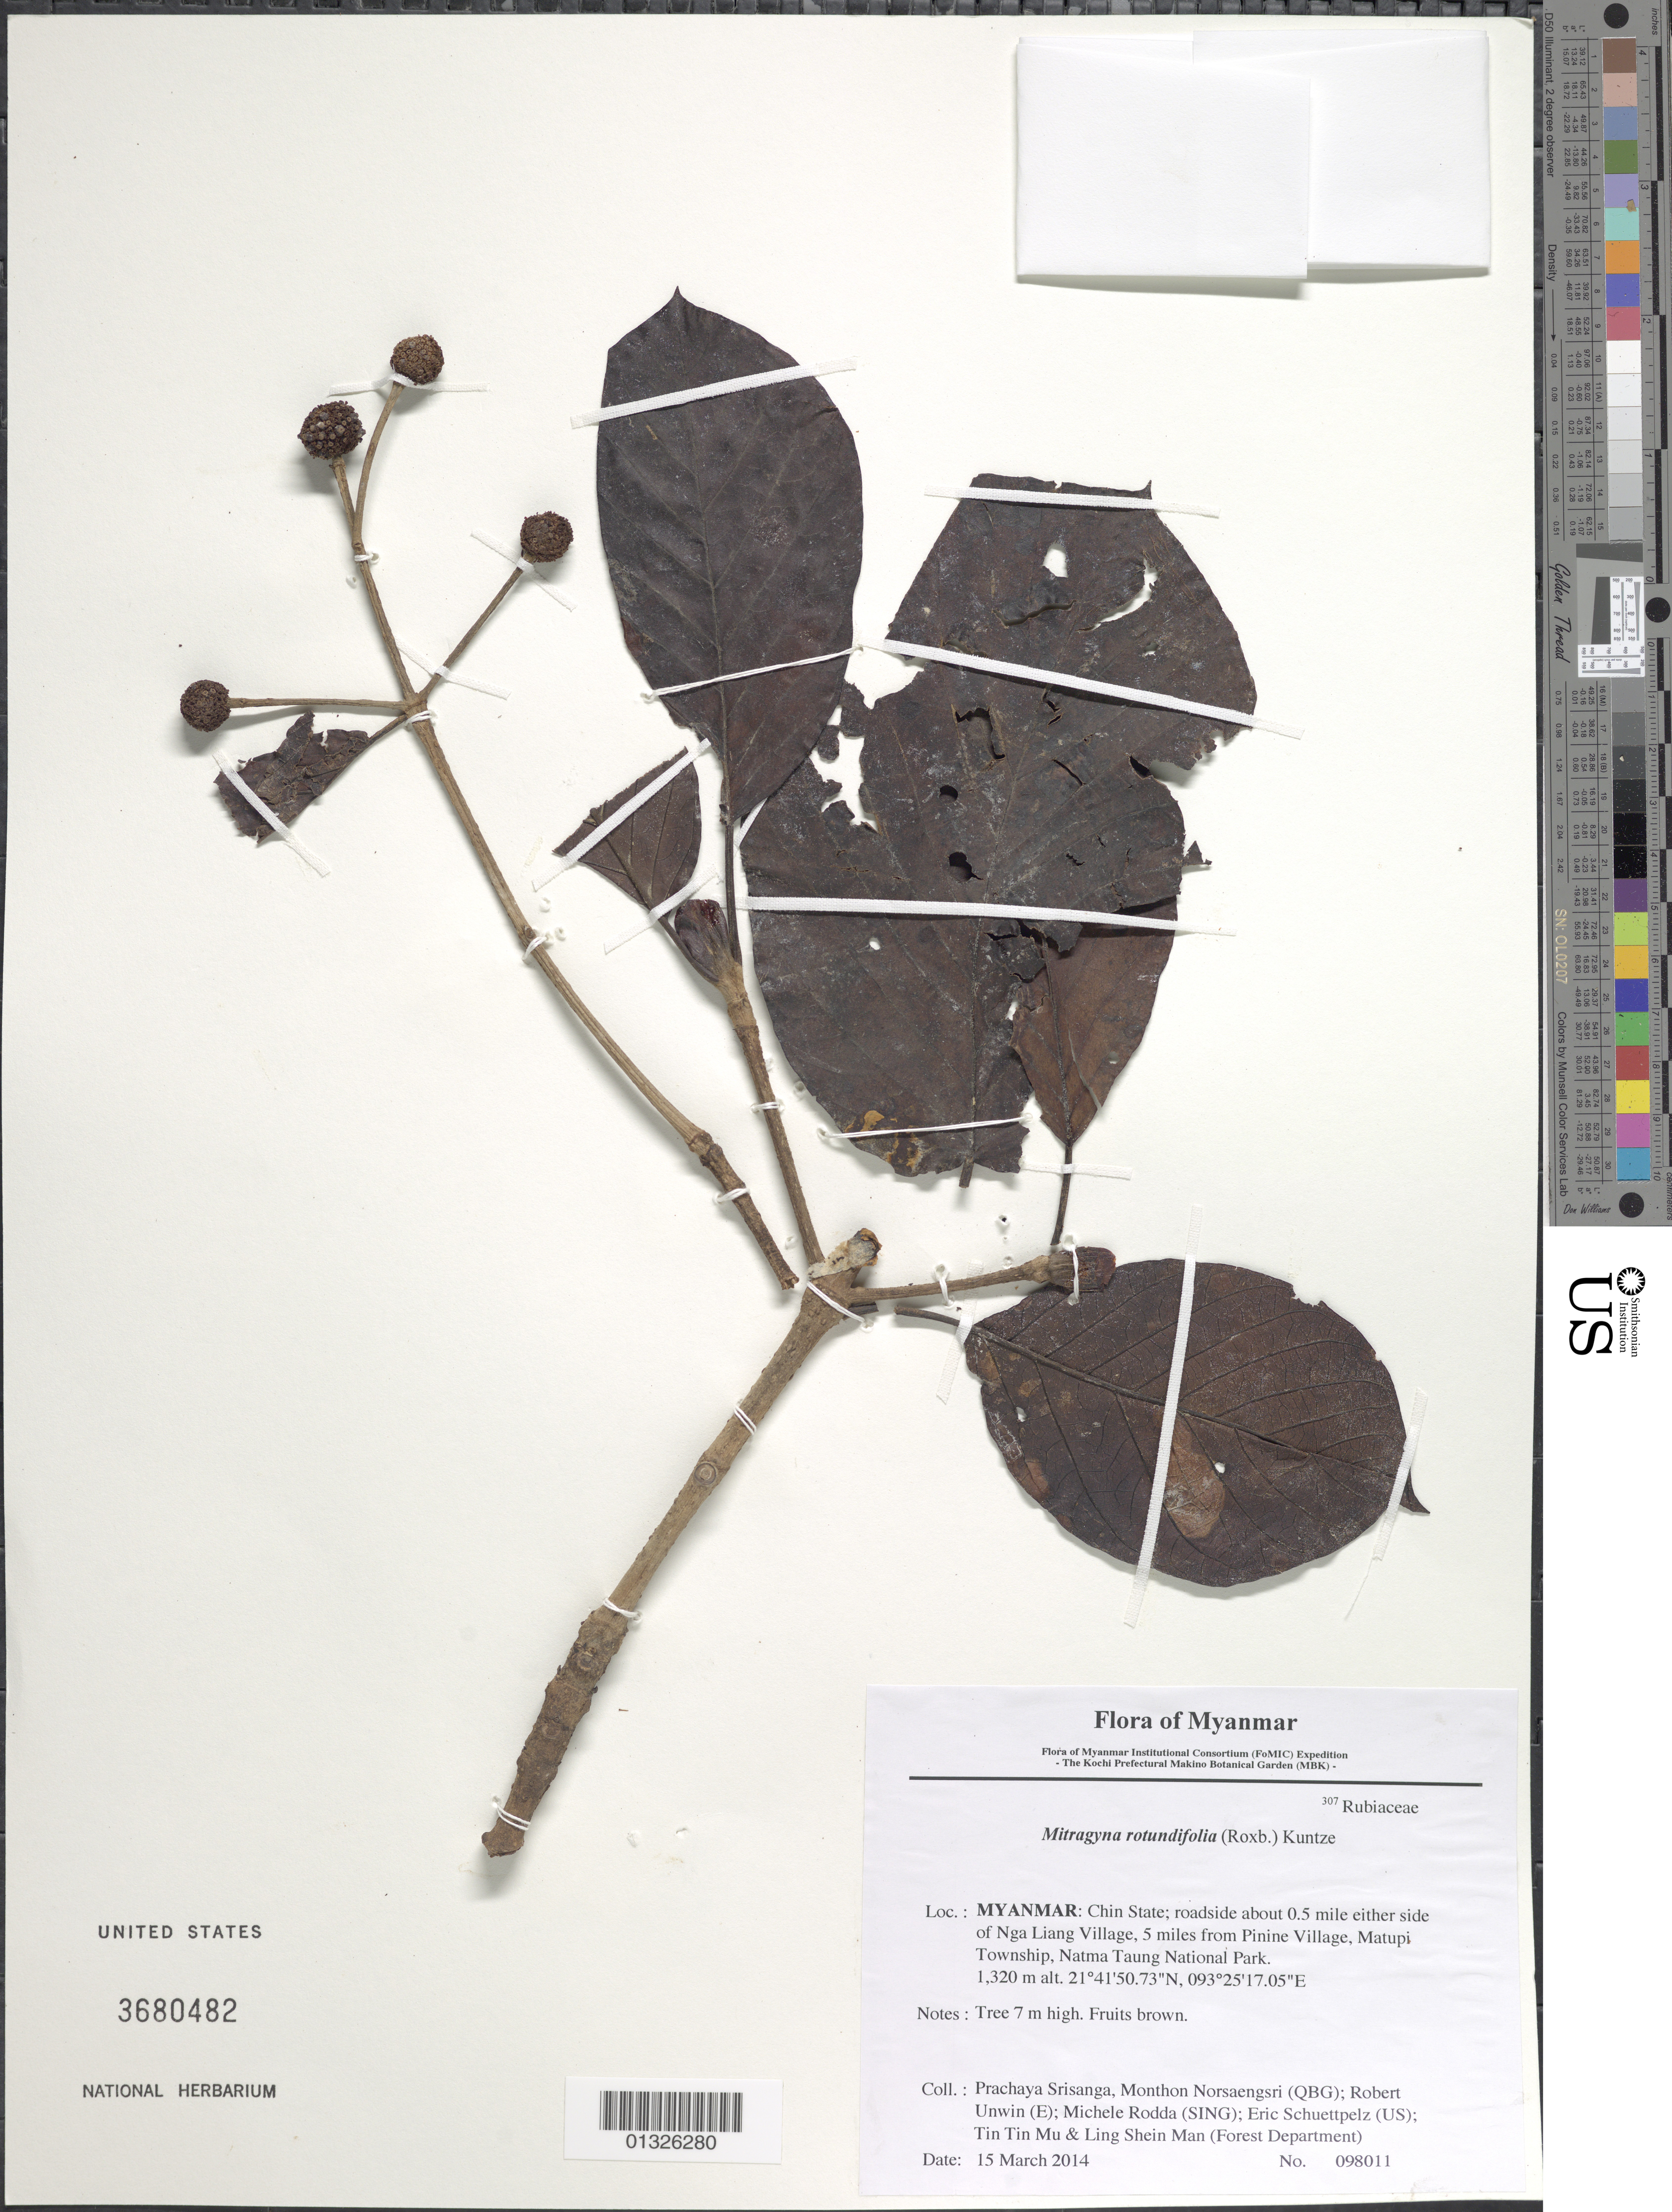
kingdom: Plantae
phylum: Tracheophyta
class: Magnoliopsida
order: Gentianales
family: Rubiaceae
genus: Mitragyna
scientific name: Mitragyna rotundifolia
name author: (Roxb.) Kuntze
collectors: P. Srisanga, M. Norsaengsri, R. Unwin, M. Rodda, E. Schuettpelz, Tin Tin Mu & Ling Shein Man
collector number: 98011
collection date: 2014-03-15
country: Myanmar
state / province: Chin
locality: Roadside about 0.5 mile either side of Nga Liang Village, 5 miles from Pinine Village, Matupi Township, Natma Taung National Park.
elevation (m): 1320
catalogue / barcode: US 3680482